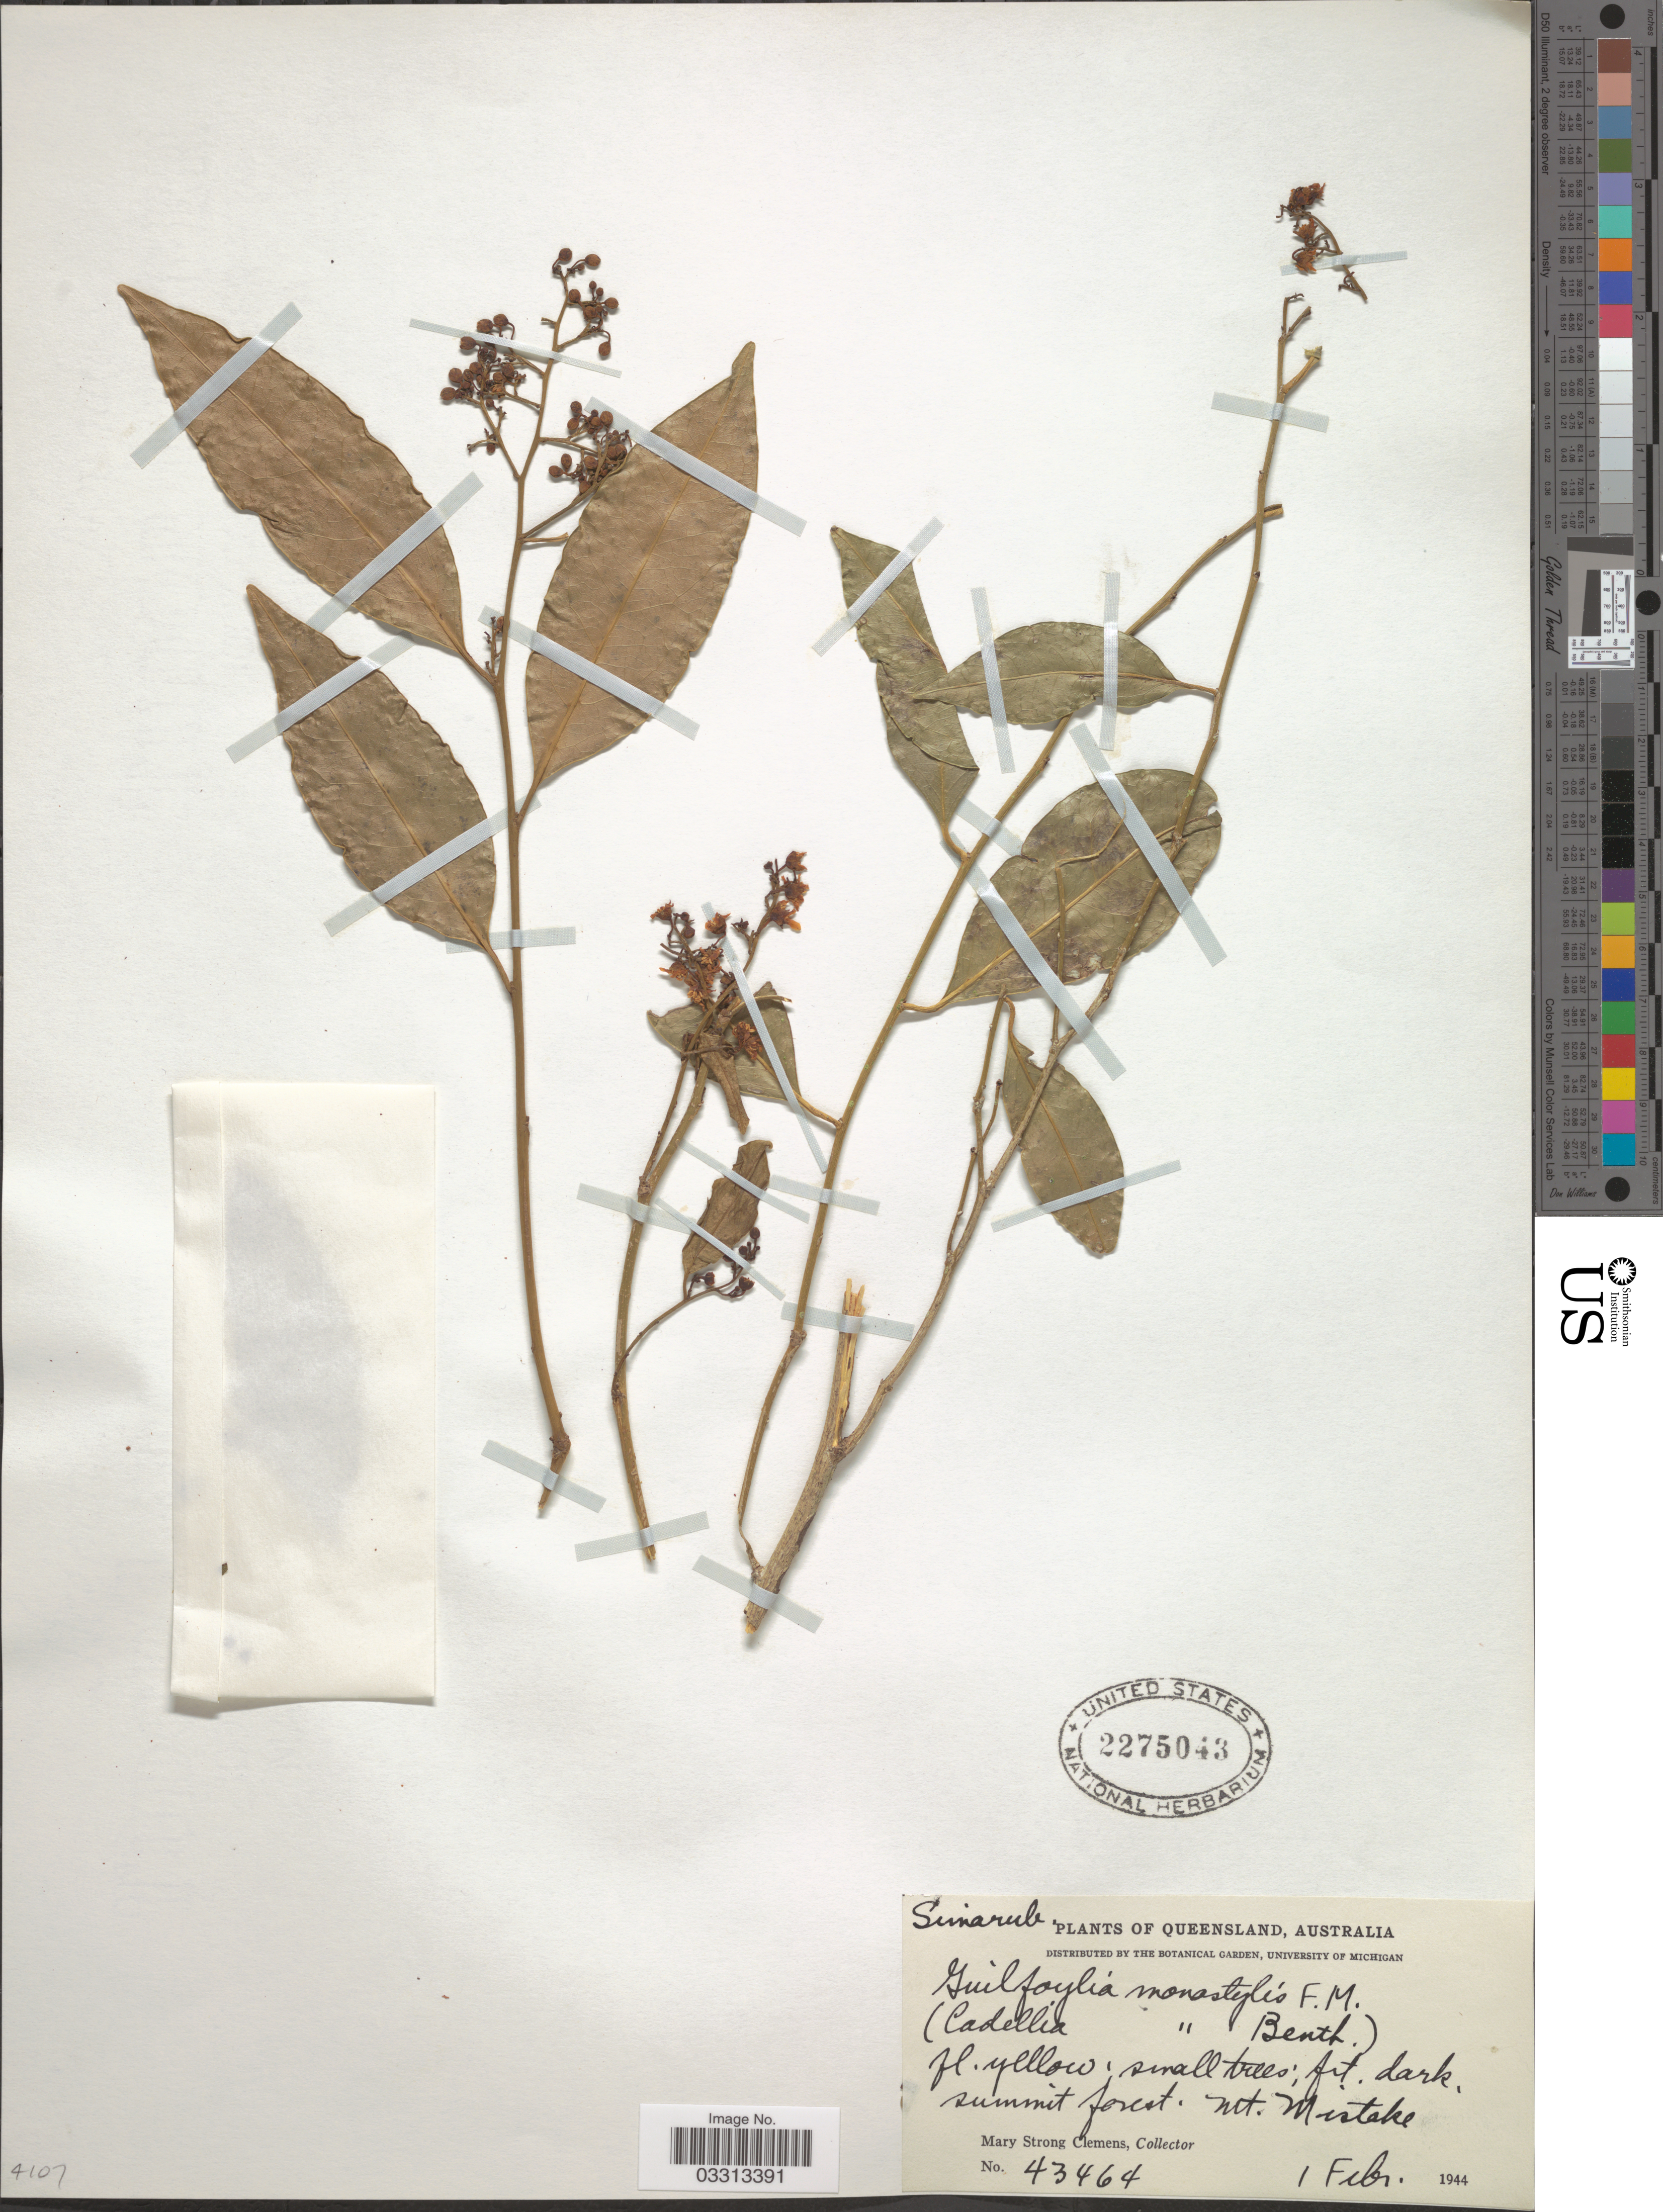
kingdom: Plantae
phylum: Tracheophyta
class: Magnoliopsida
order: Fabales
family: Surianaceae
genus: Guilfoylia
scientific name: Guilfoylia monostylis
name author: (Benth.) F. Muell.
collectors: M. S. Clemens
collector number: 43464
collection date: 1944-02-01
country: Australia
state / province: Queensland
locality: Summit forest. Mt. Mistake.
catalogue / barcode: US 2275043